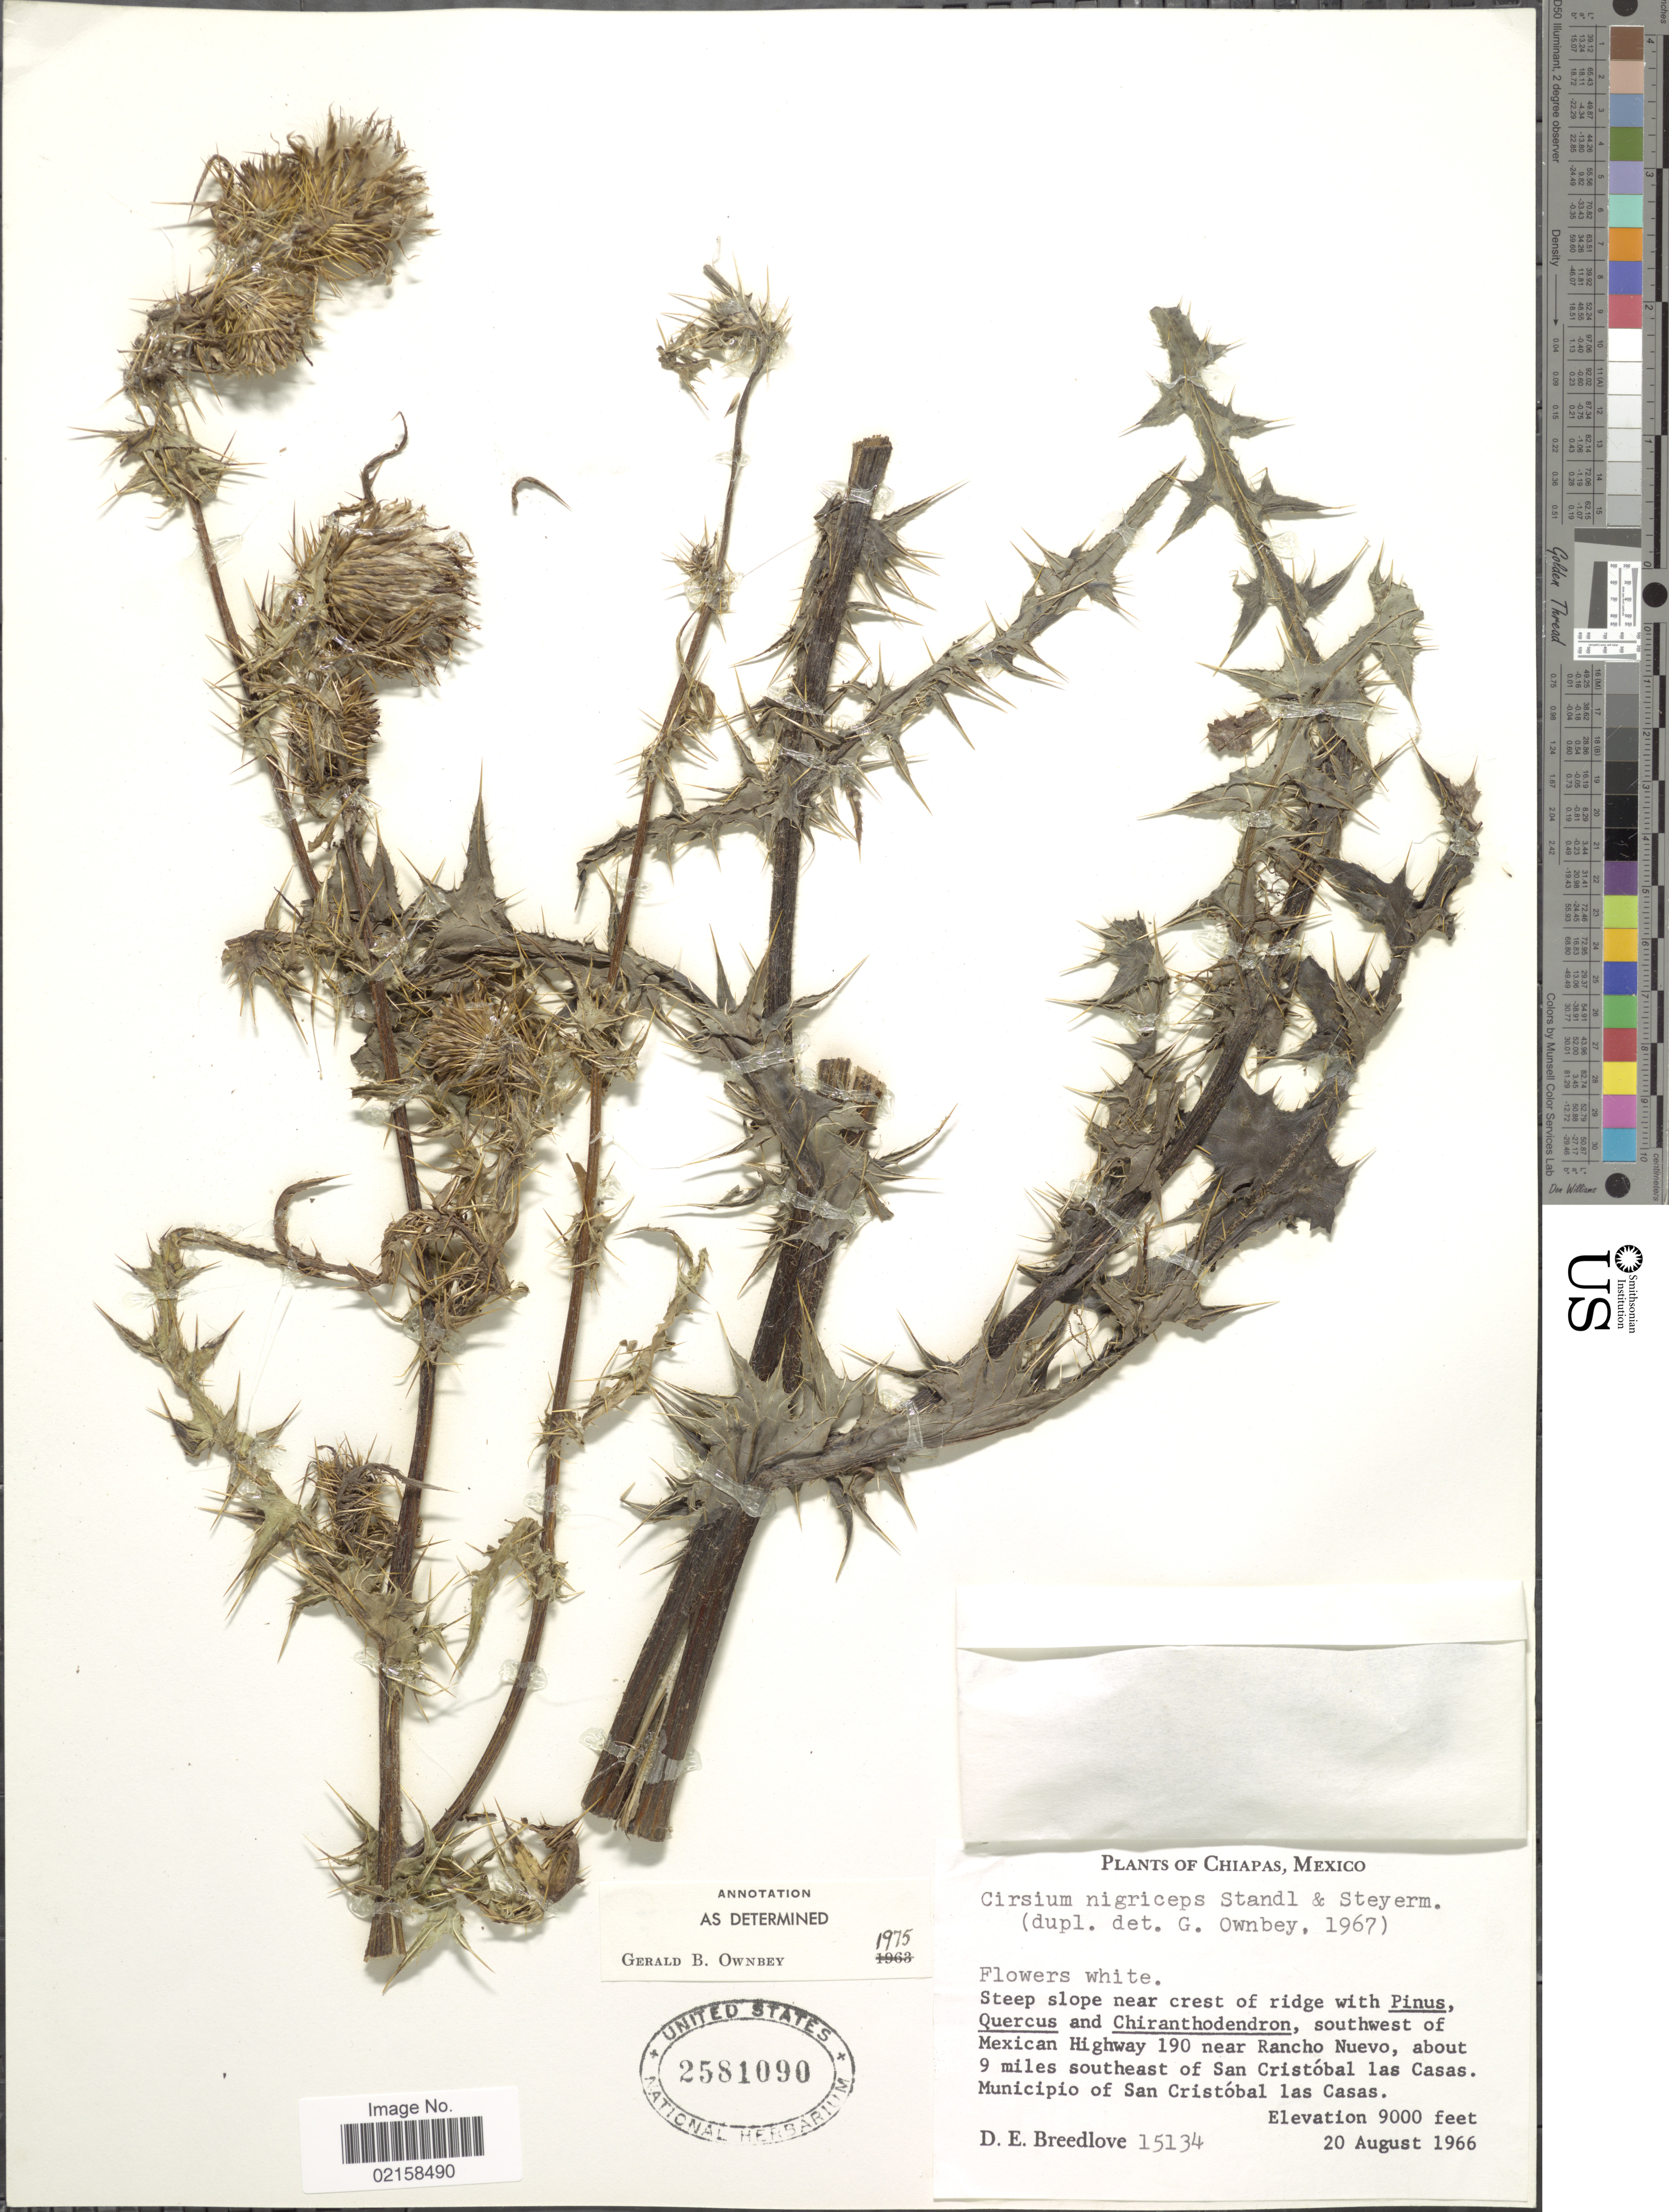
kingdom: Plantae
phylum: Tracheophyta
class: Magnoliopsida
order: Asterales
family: Asteraceae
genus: Cirsium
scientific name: Cirsium nigriceps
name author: Standl. & Steyerm.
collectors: D. E. Breedlove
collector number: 15134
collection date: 1966-08-20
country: Mexico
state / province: Chiapas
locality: Steep slope near crest of ridge, southwest of Mexican Highway 190 near Rancho Nuevo, about 9 miles southeast of San Cristobal las Casas, Municipio of San Cristobal las Casas.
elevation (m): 2743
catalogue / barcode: US 2581090